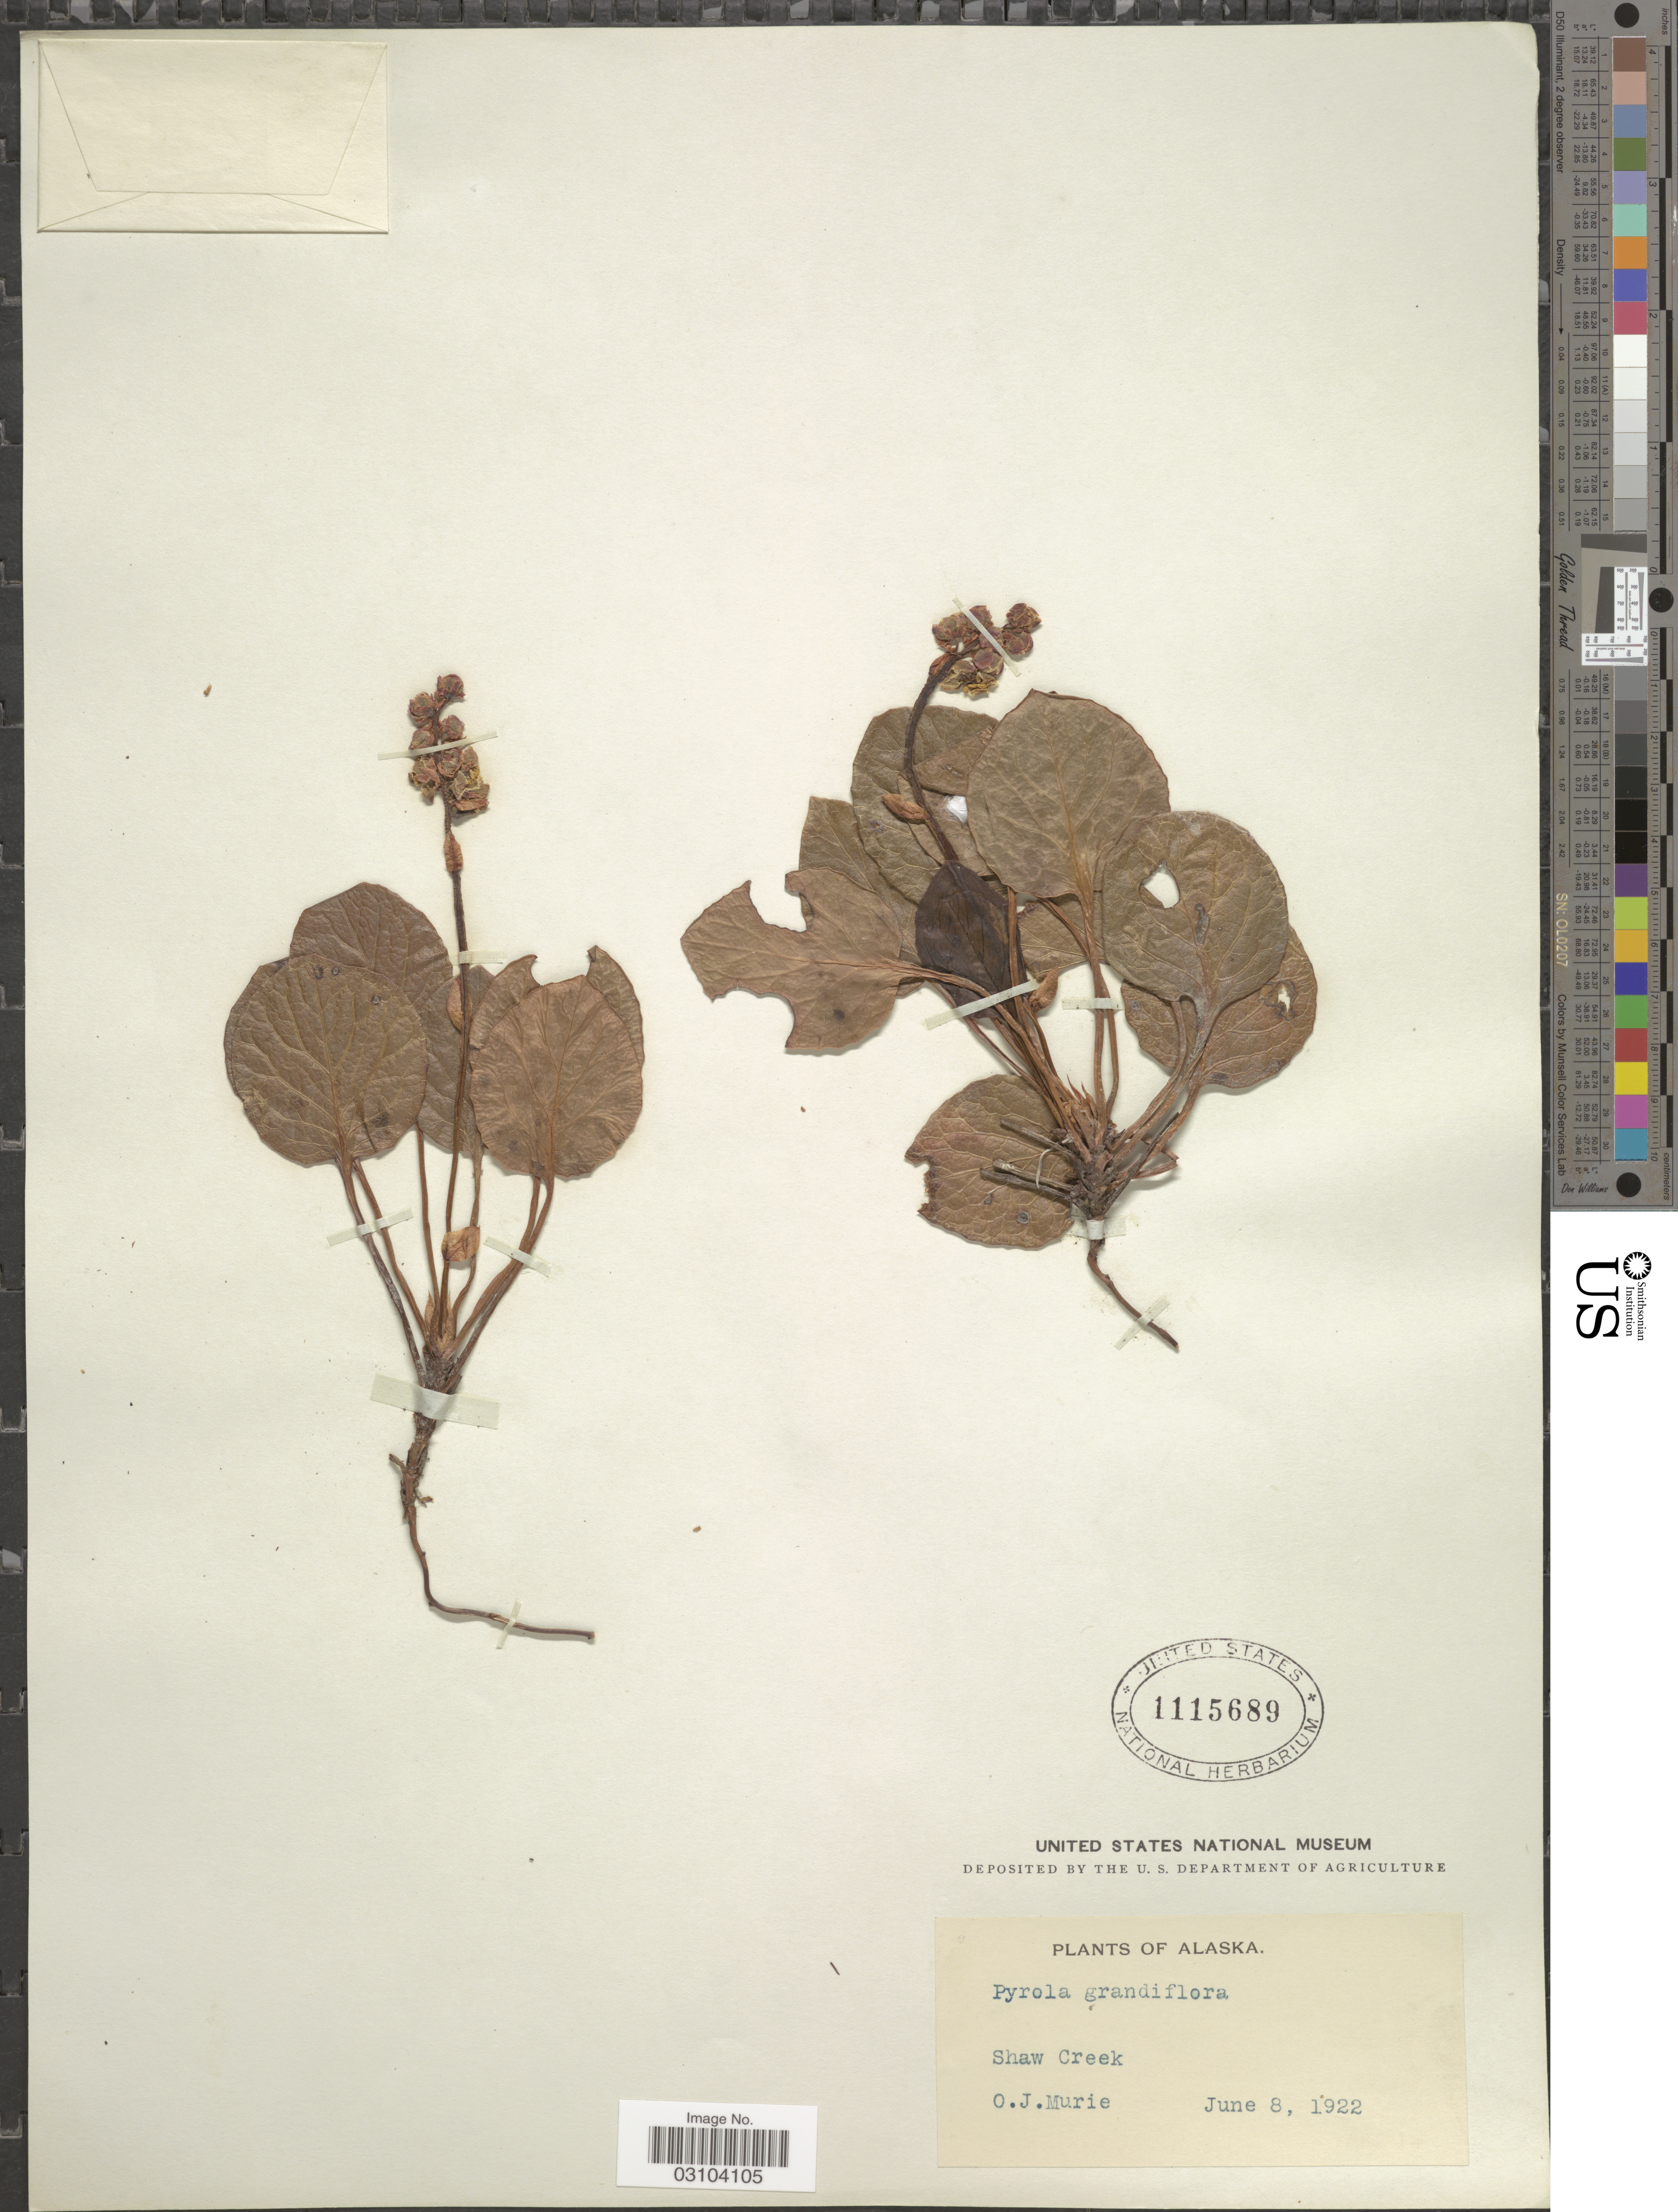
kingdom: Plantae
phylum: Tracheophyta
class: Magnoliopsida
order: Ericales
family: Ericaceae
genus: Pyrola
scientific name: Pyrola grandiflora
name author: Radius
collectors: O. Murie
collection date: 1922-06-08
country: United States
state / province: Alaska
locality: Shaw Creek.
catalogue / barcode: US 1115689